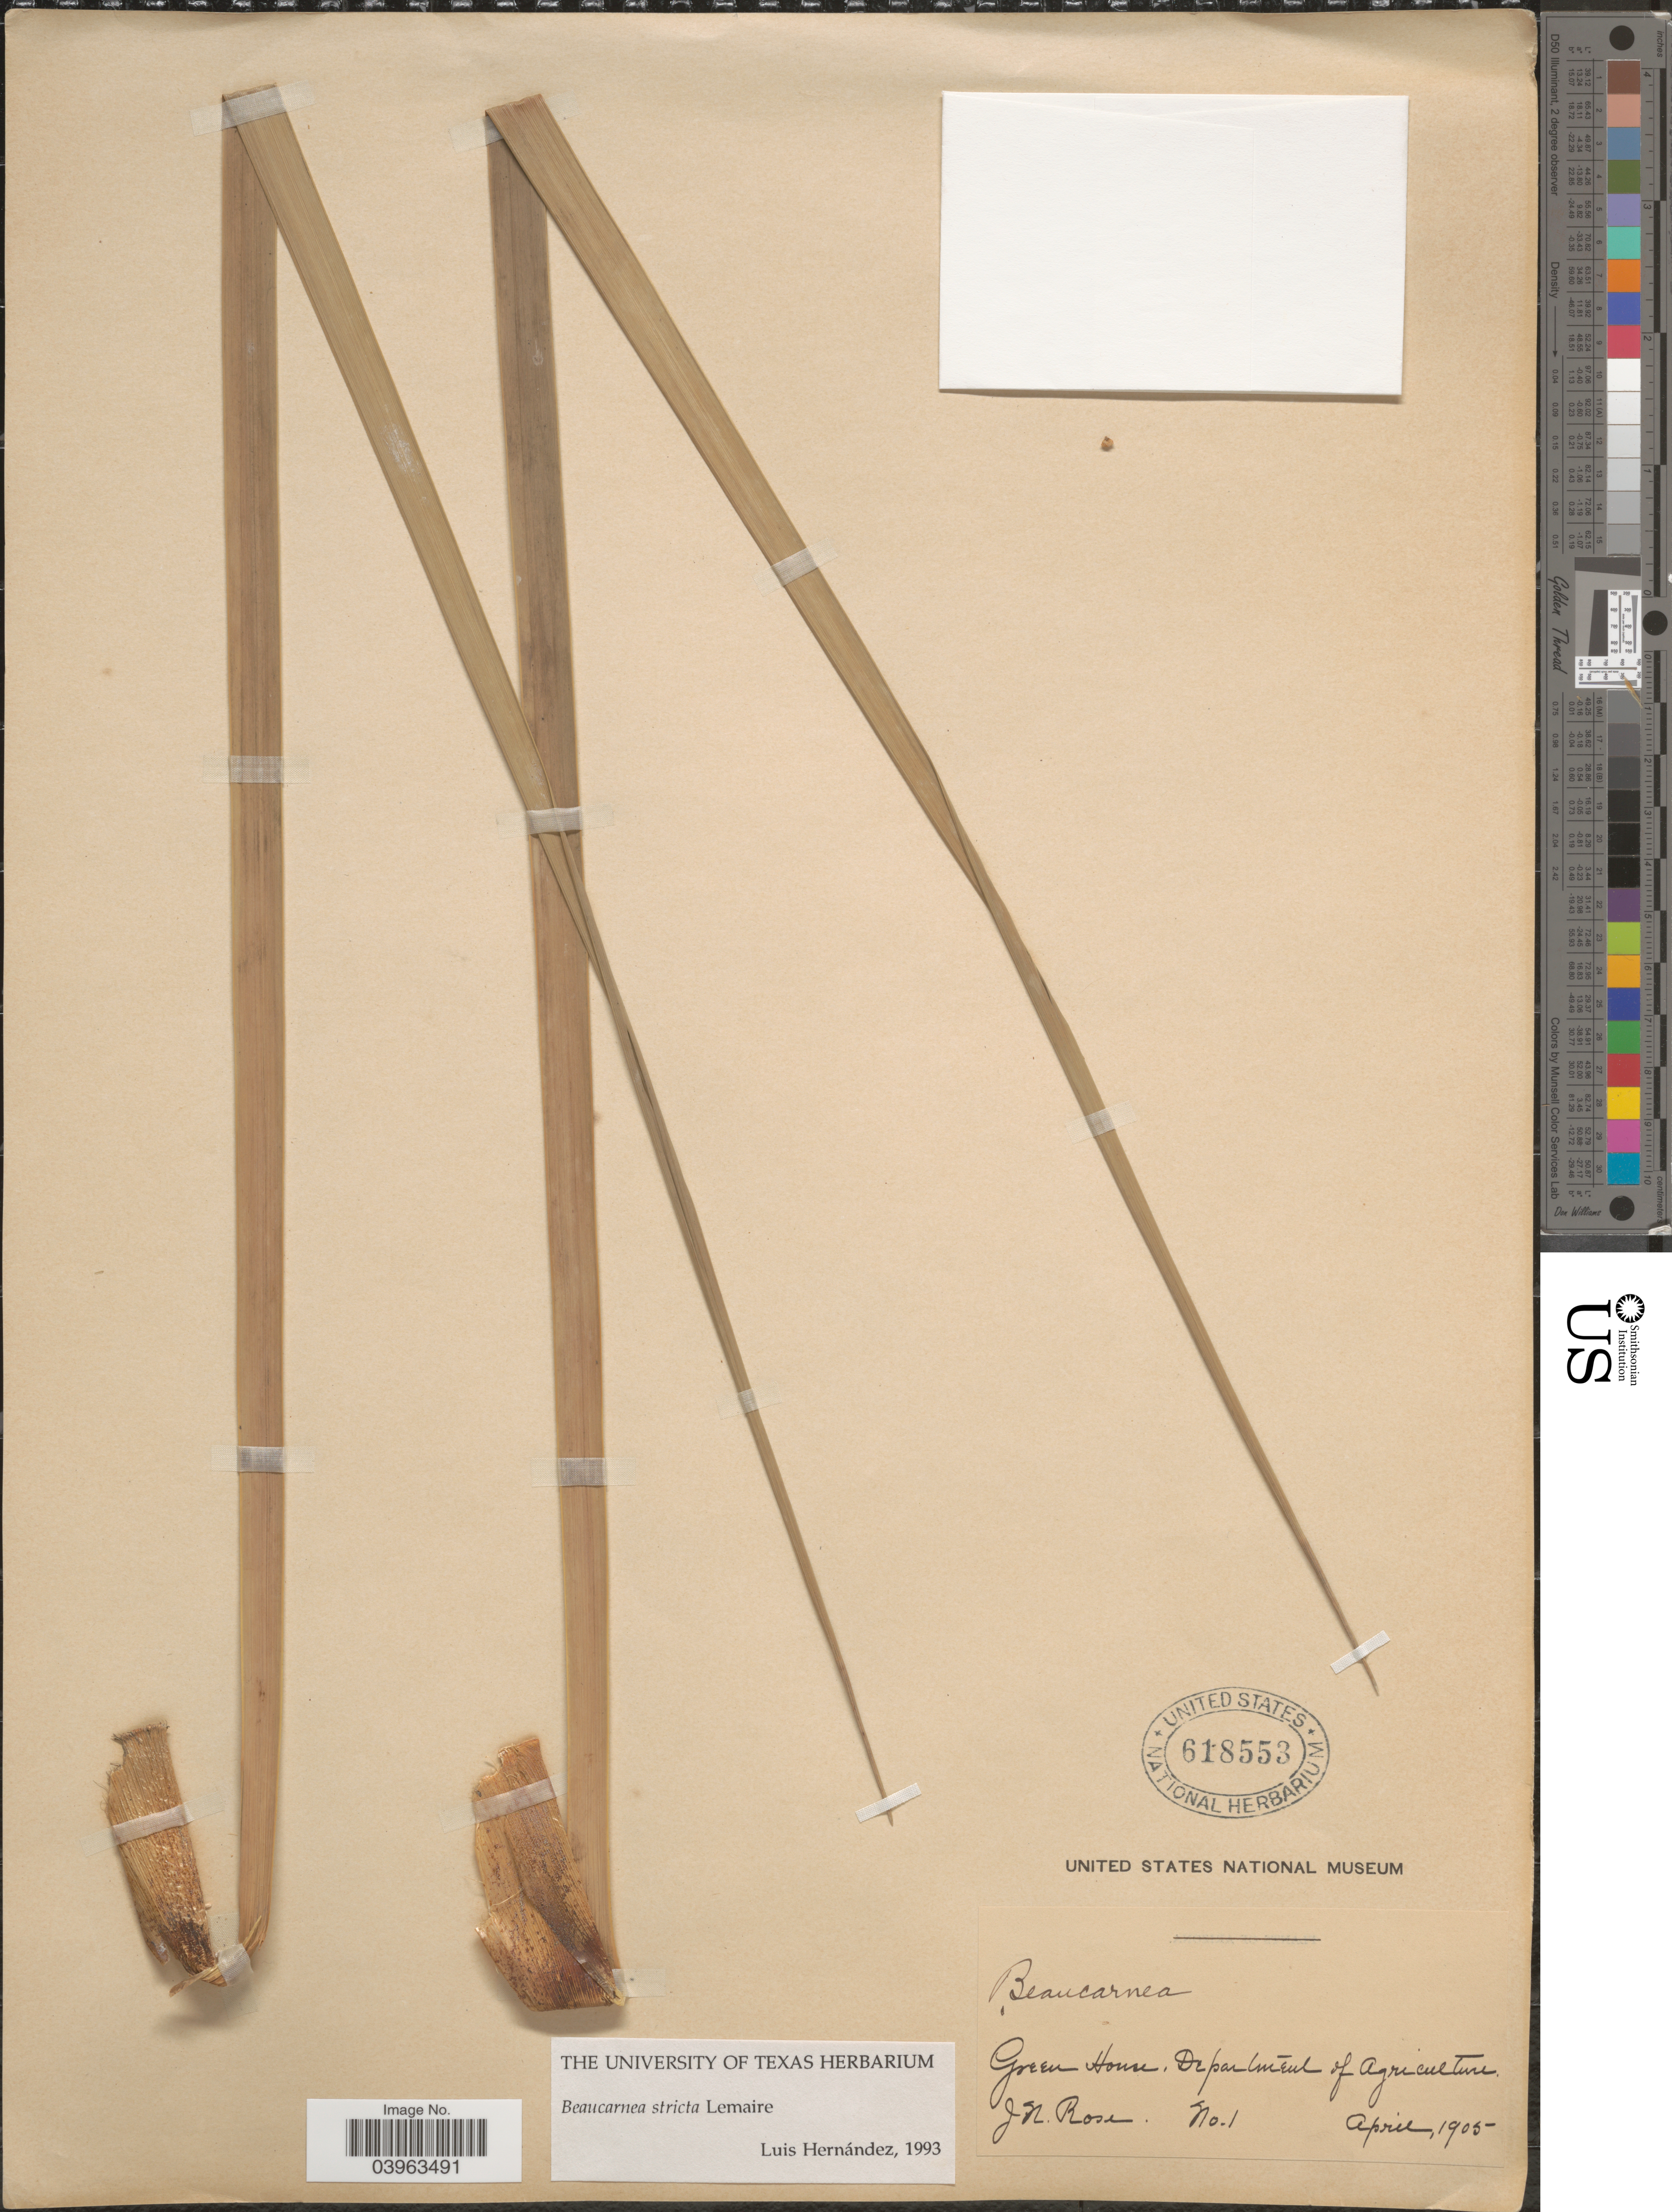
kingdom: Plantae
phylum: Tracheophyta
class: Liliopsida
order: Asparagales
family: Asparagaceae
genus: Beaucarnea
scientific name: Beaucarnea stricta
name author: Lem.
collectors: J. N. Rose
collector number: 1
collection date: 1905-04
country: United States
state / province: District of Columbia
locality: Green House. Department of Agriculture.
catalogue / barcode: US 618553